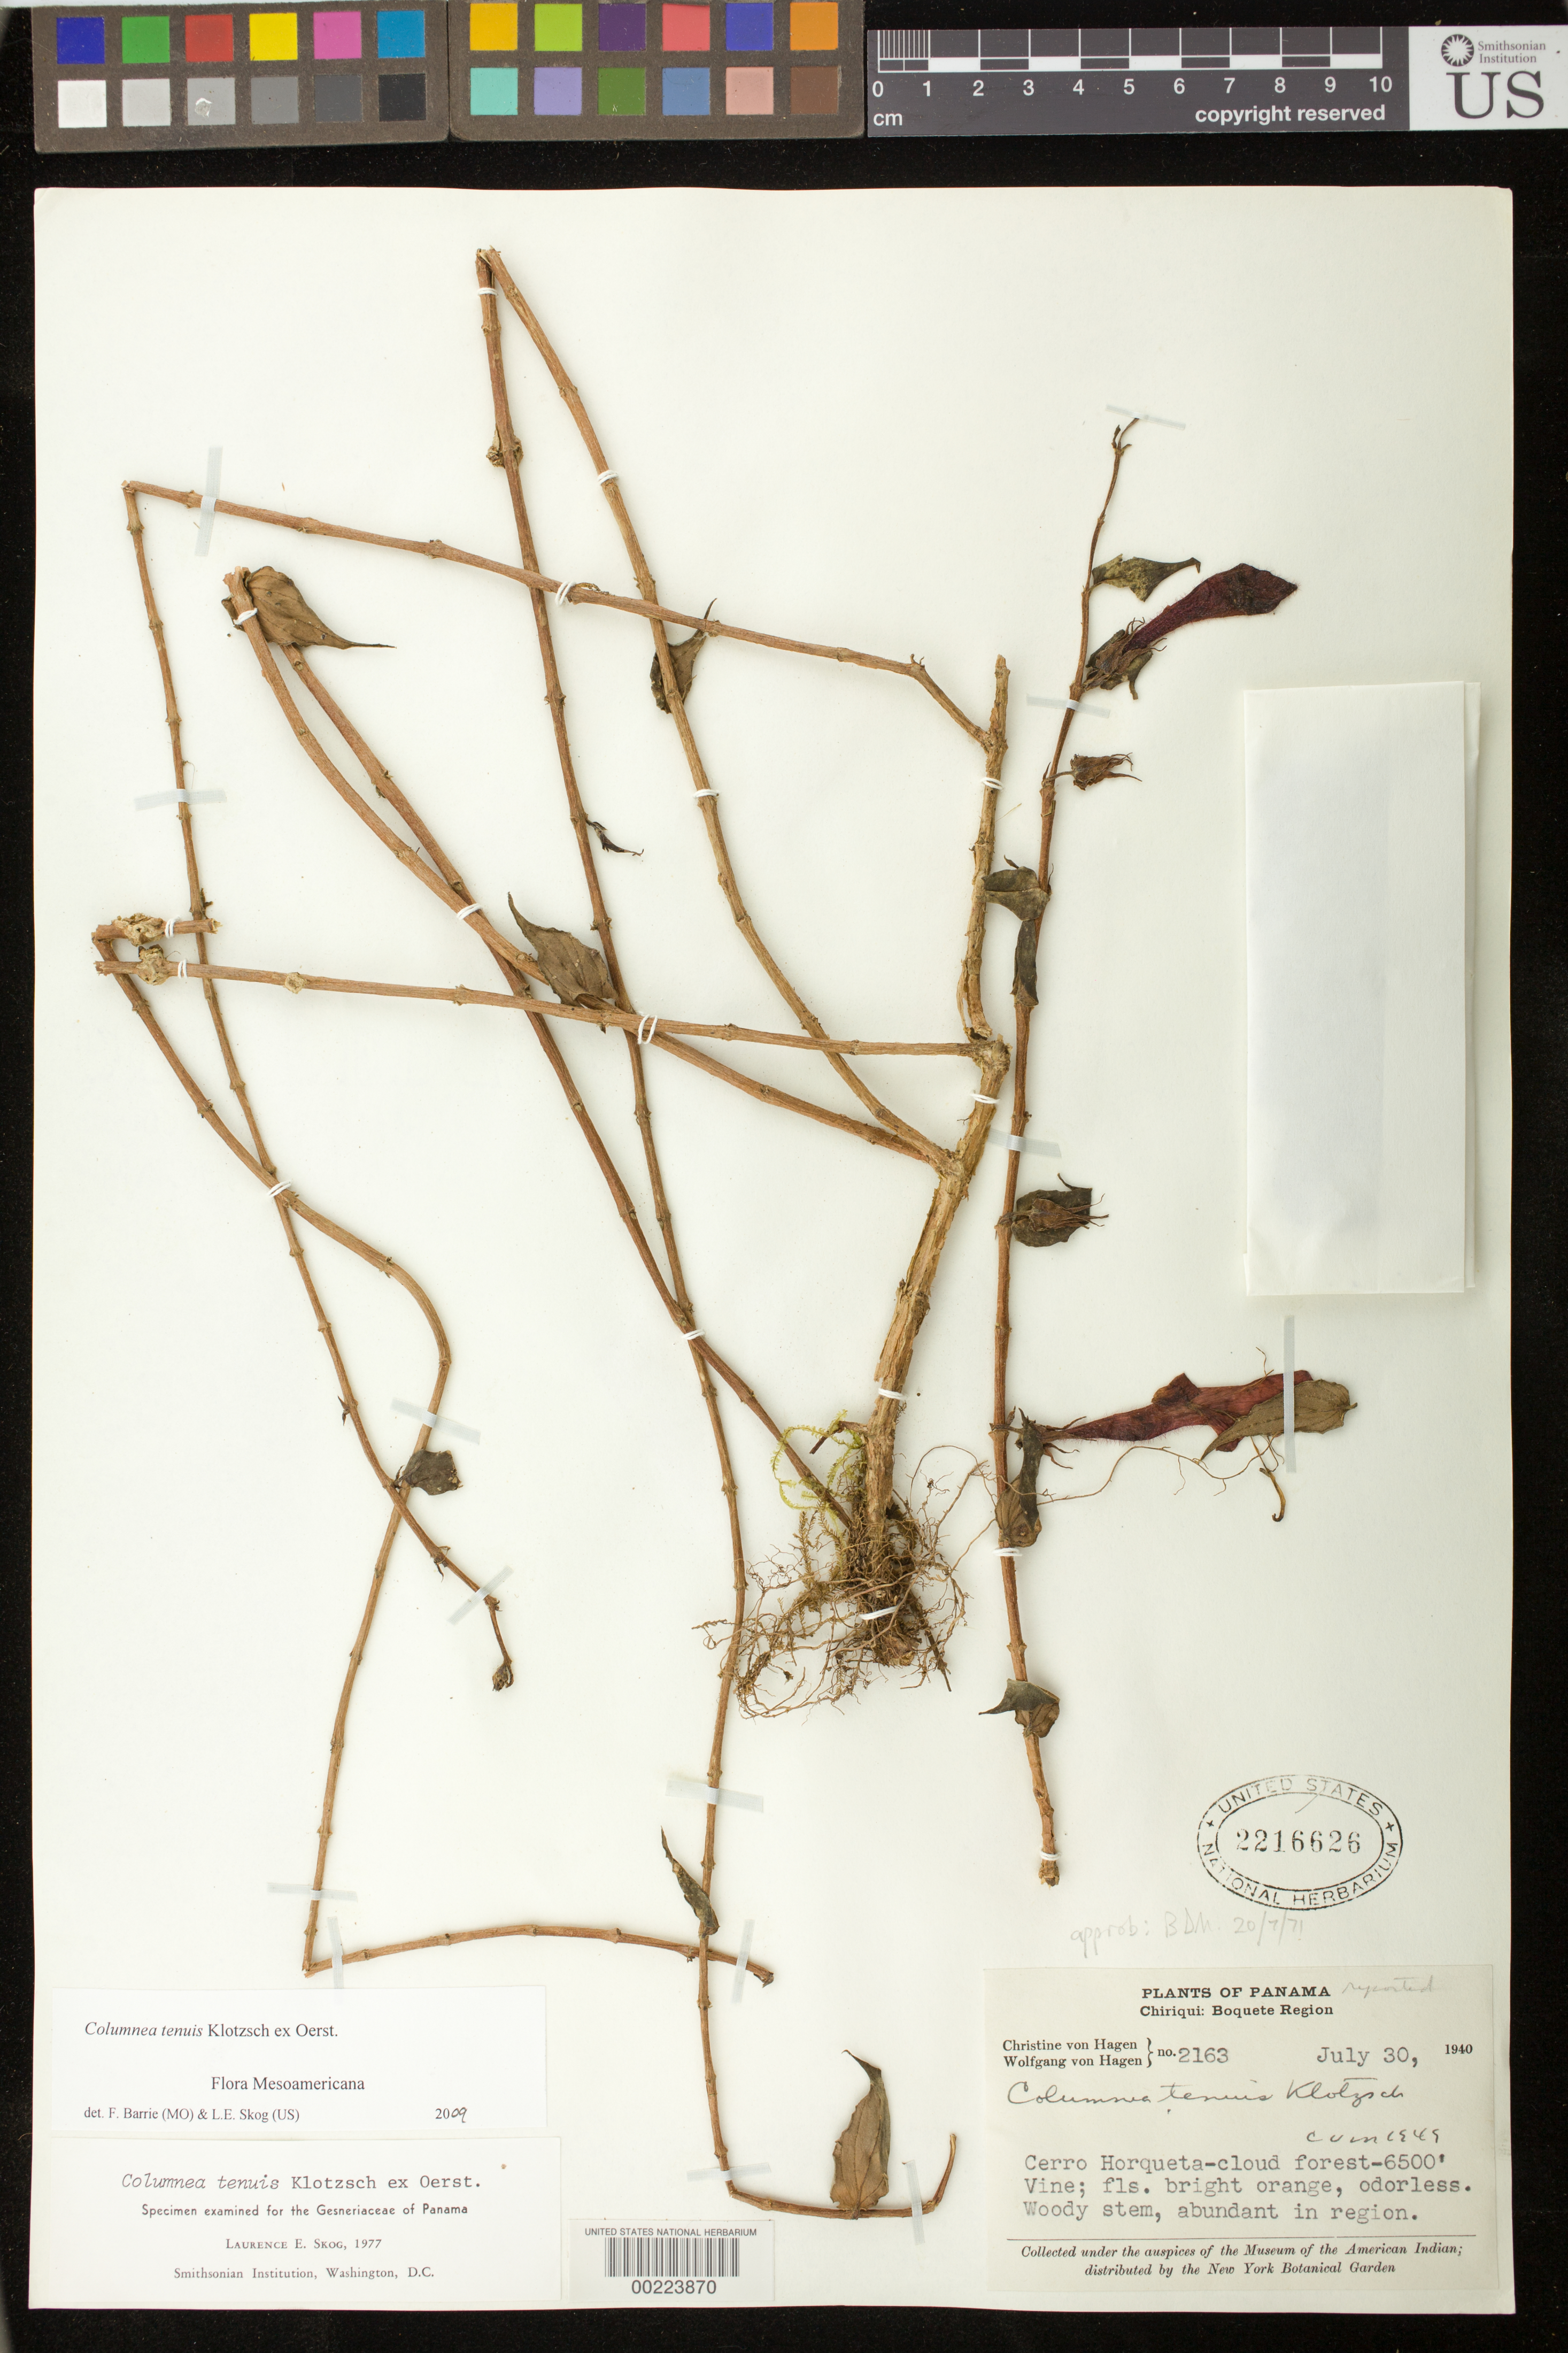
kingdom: Plantae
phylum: Tracheophyta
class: Magnoliopsida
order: Lamiales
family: Gesneriaceae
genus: Columnea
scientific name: Columnea tenuis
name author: Klotzsch ex Oerst.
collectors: E. Groff & W. von Hagen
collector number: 2163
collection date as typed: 30 Jul 1940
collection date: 1940-07-30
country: Panama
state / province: Chiriquí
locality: Boquete region, Cerro Horqueta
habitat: Cloud forest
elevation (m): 1981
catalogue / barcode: US 2216626